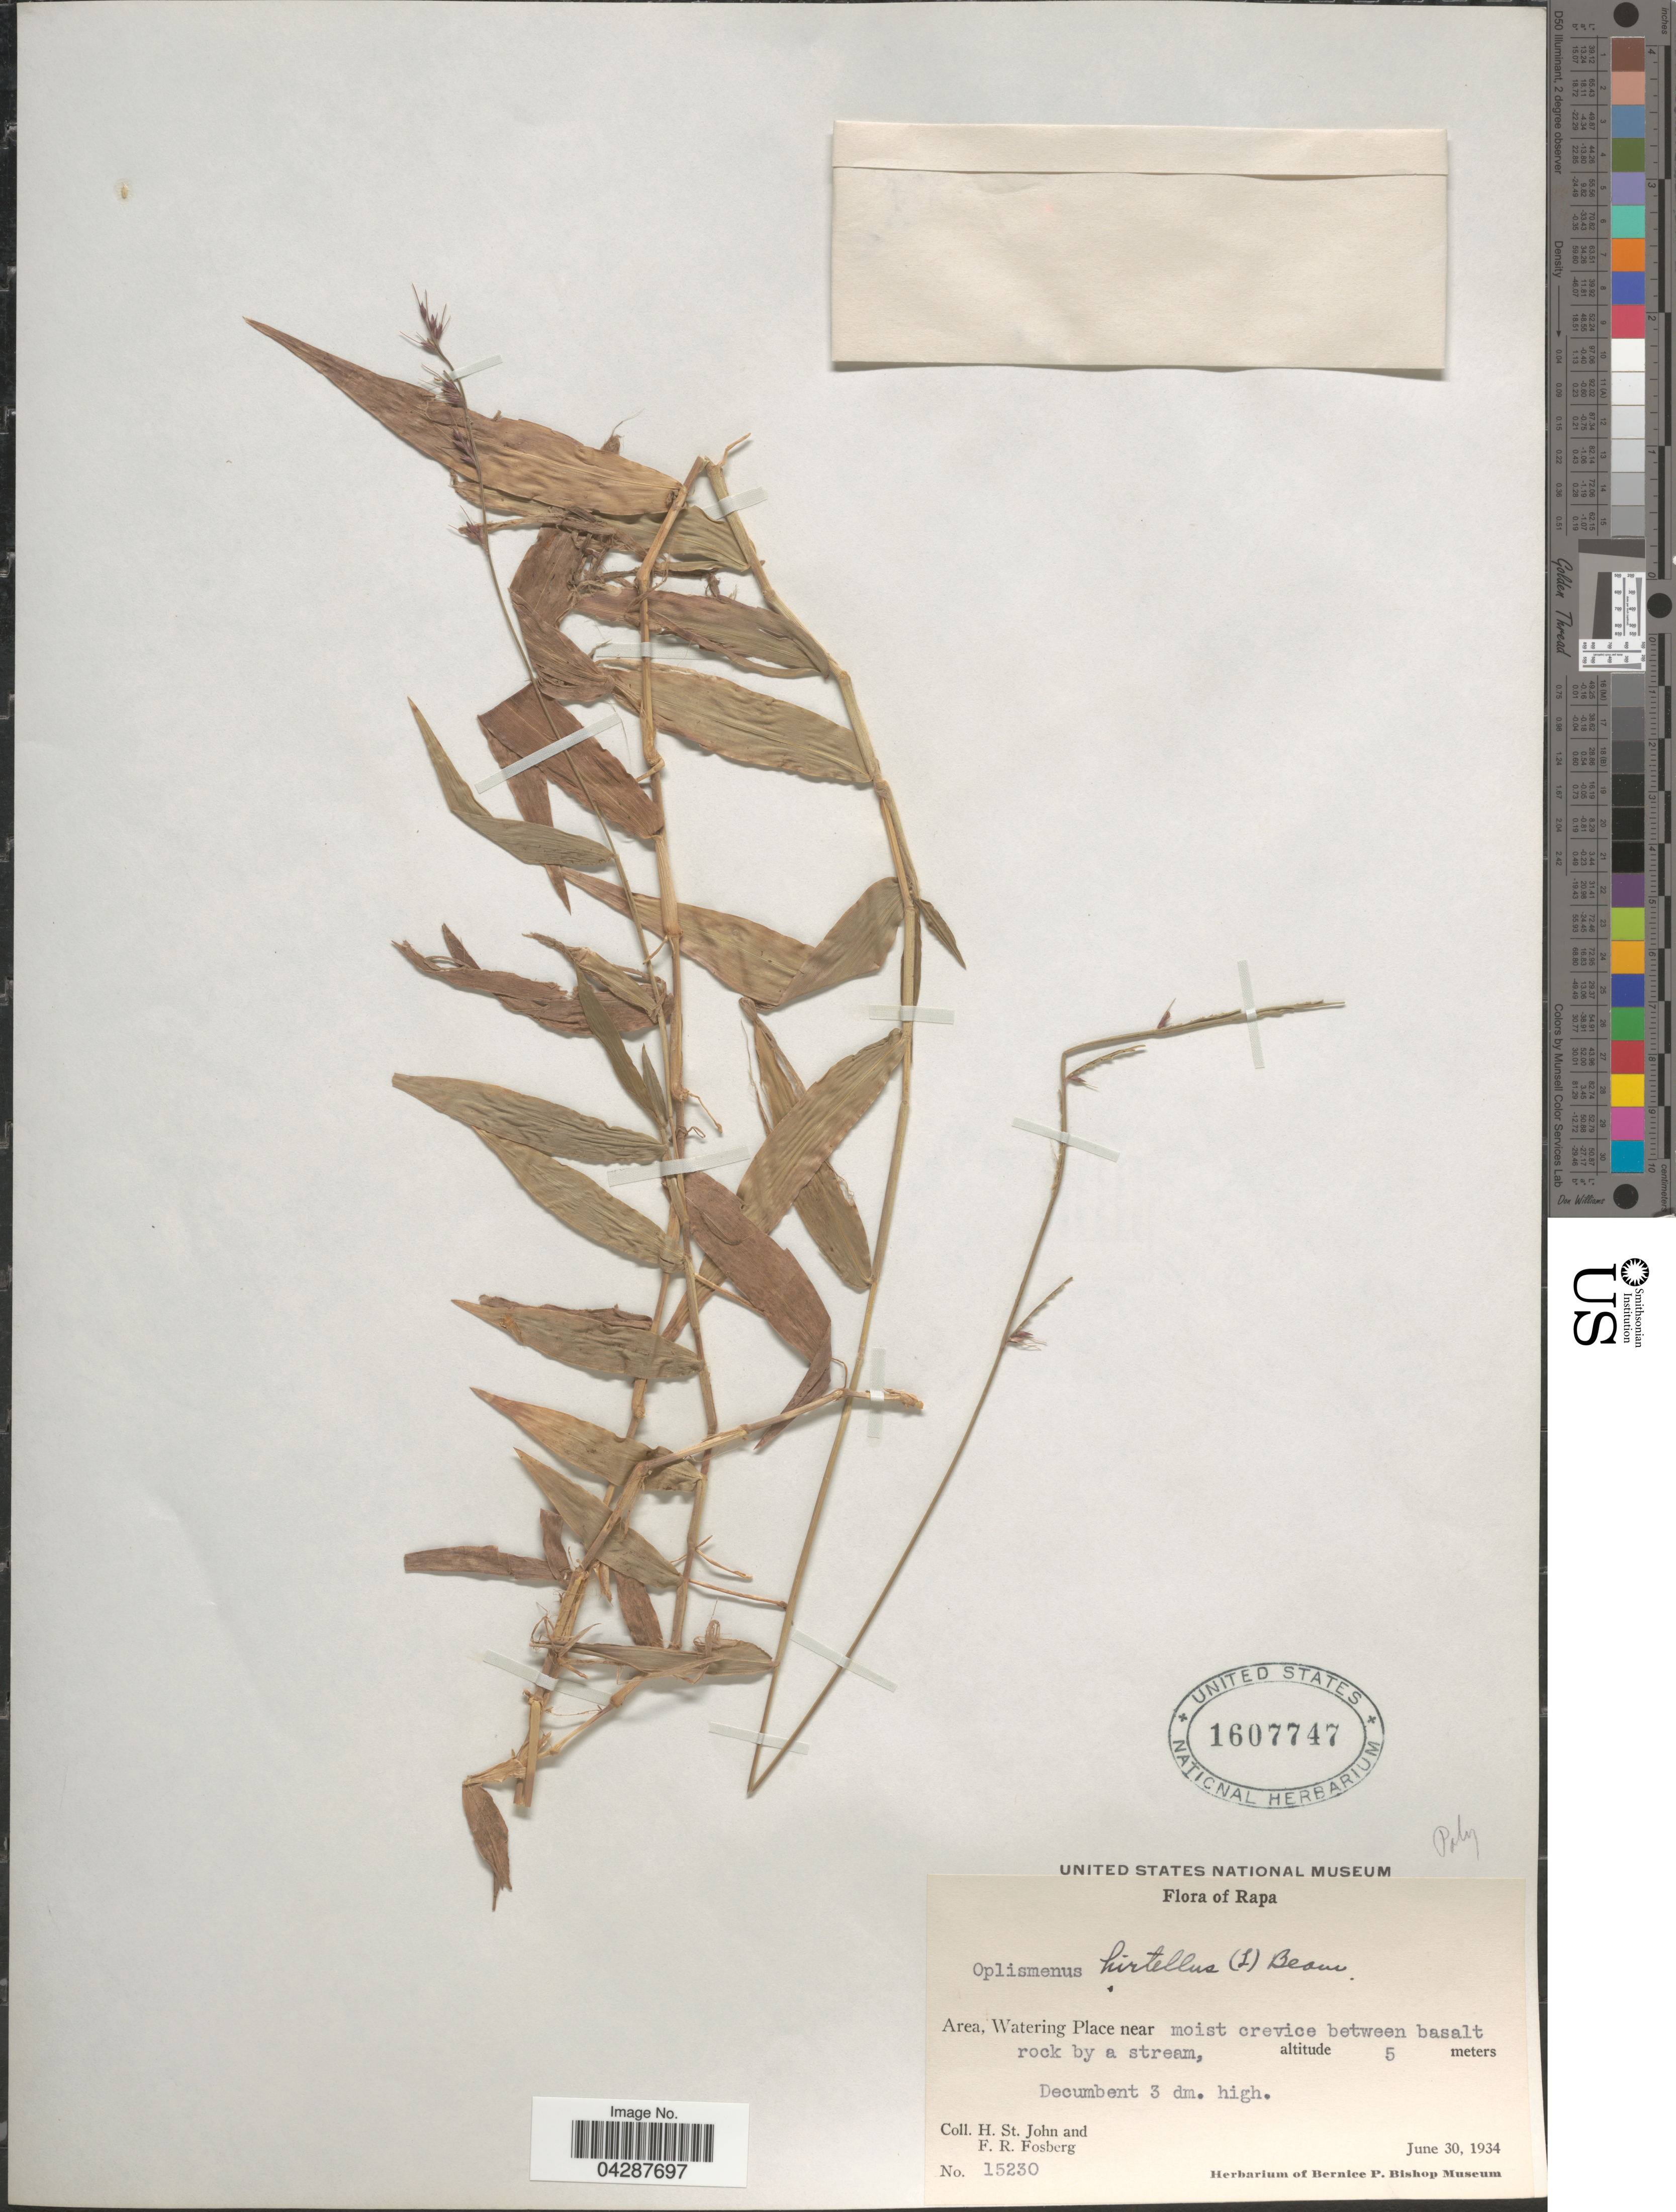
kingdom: Plantae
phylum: Tracheophyta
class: Liliopsida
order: Poales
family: Poaceae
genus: Oplismenus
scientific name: Oplismenus hirtellus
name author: (L.) P. Beauv.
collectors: H. St. John & F. R. Fosberg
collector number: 15230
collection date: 1934-06-30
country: French Polynesia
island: Rapa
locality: Rapa. Area, Watering Place near moist crevice between basalt rock by a stream.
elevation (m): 5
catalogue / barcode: US 1607747